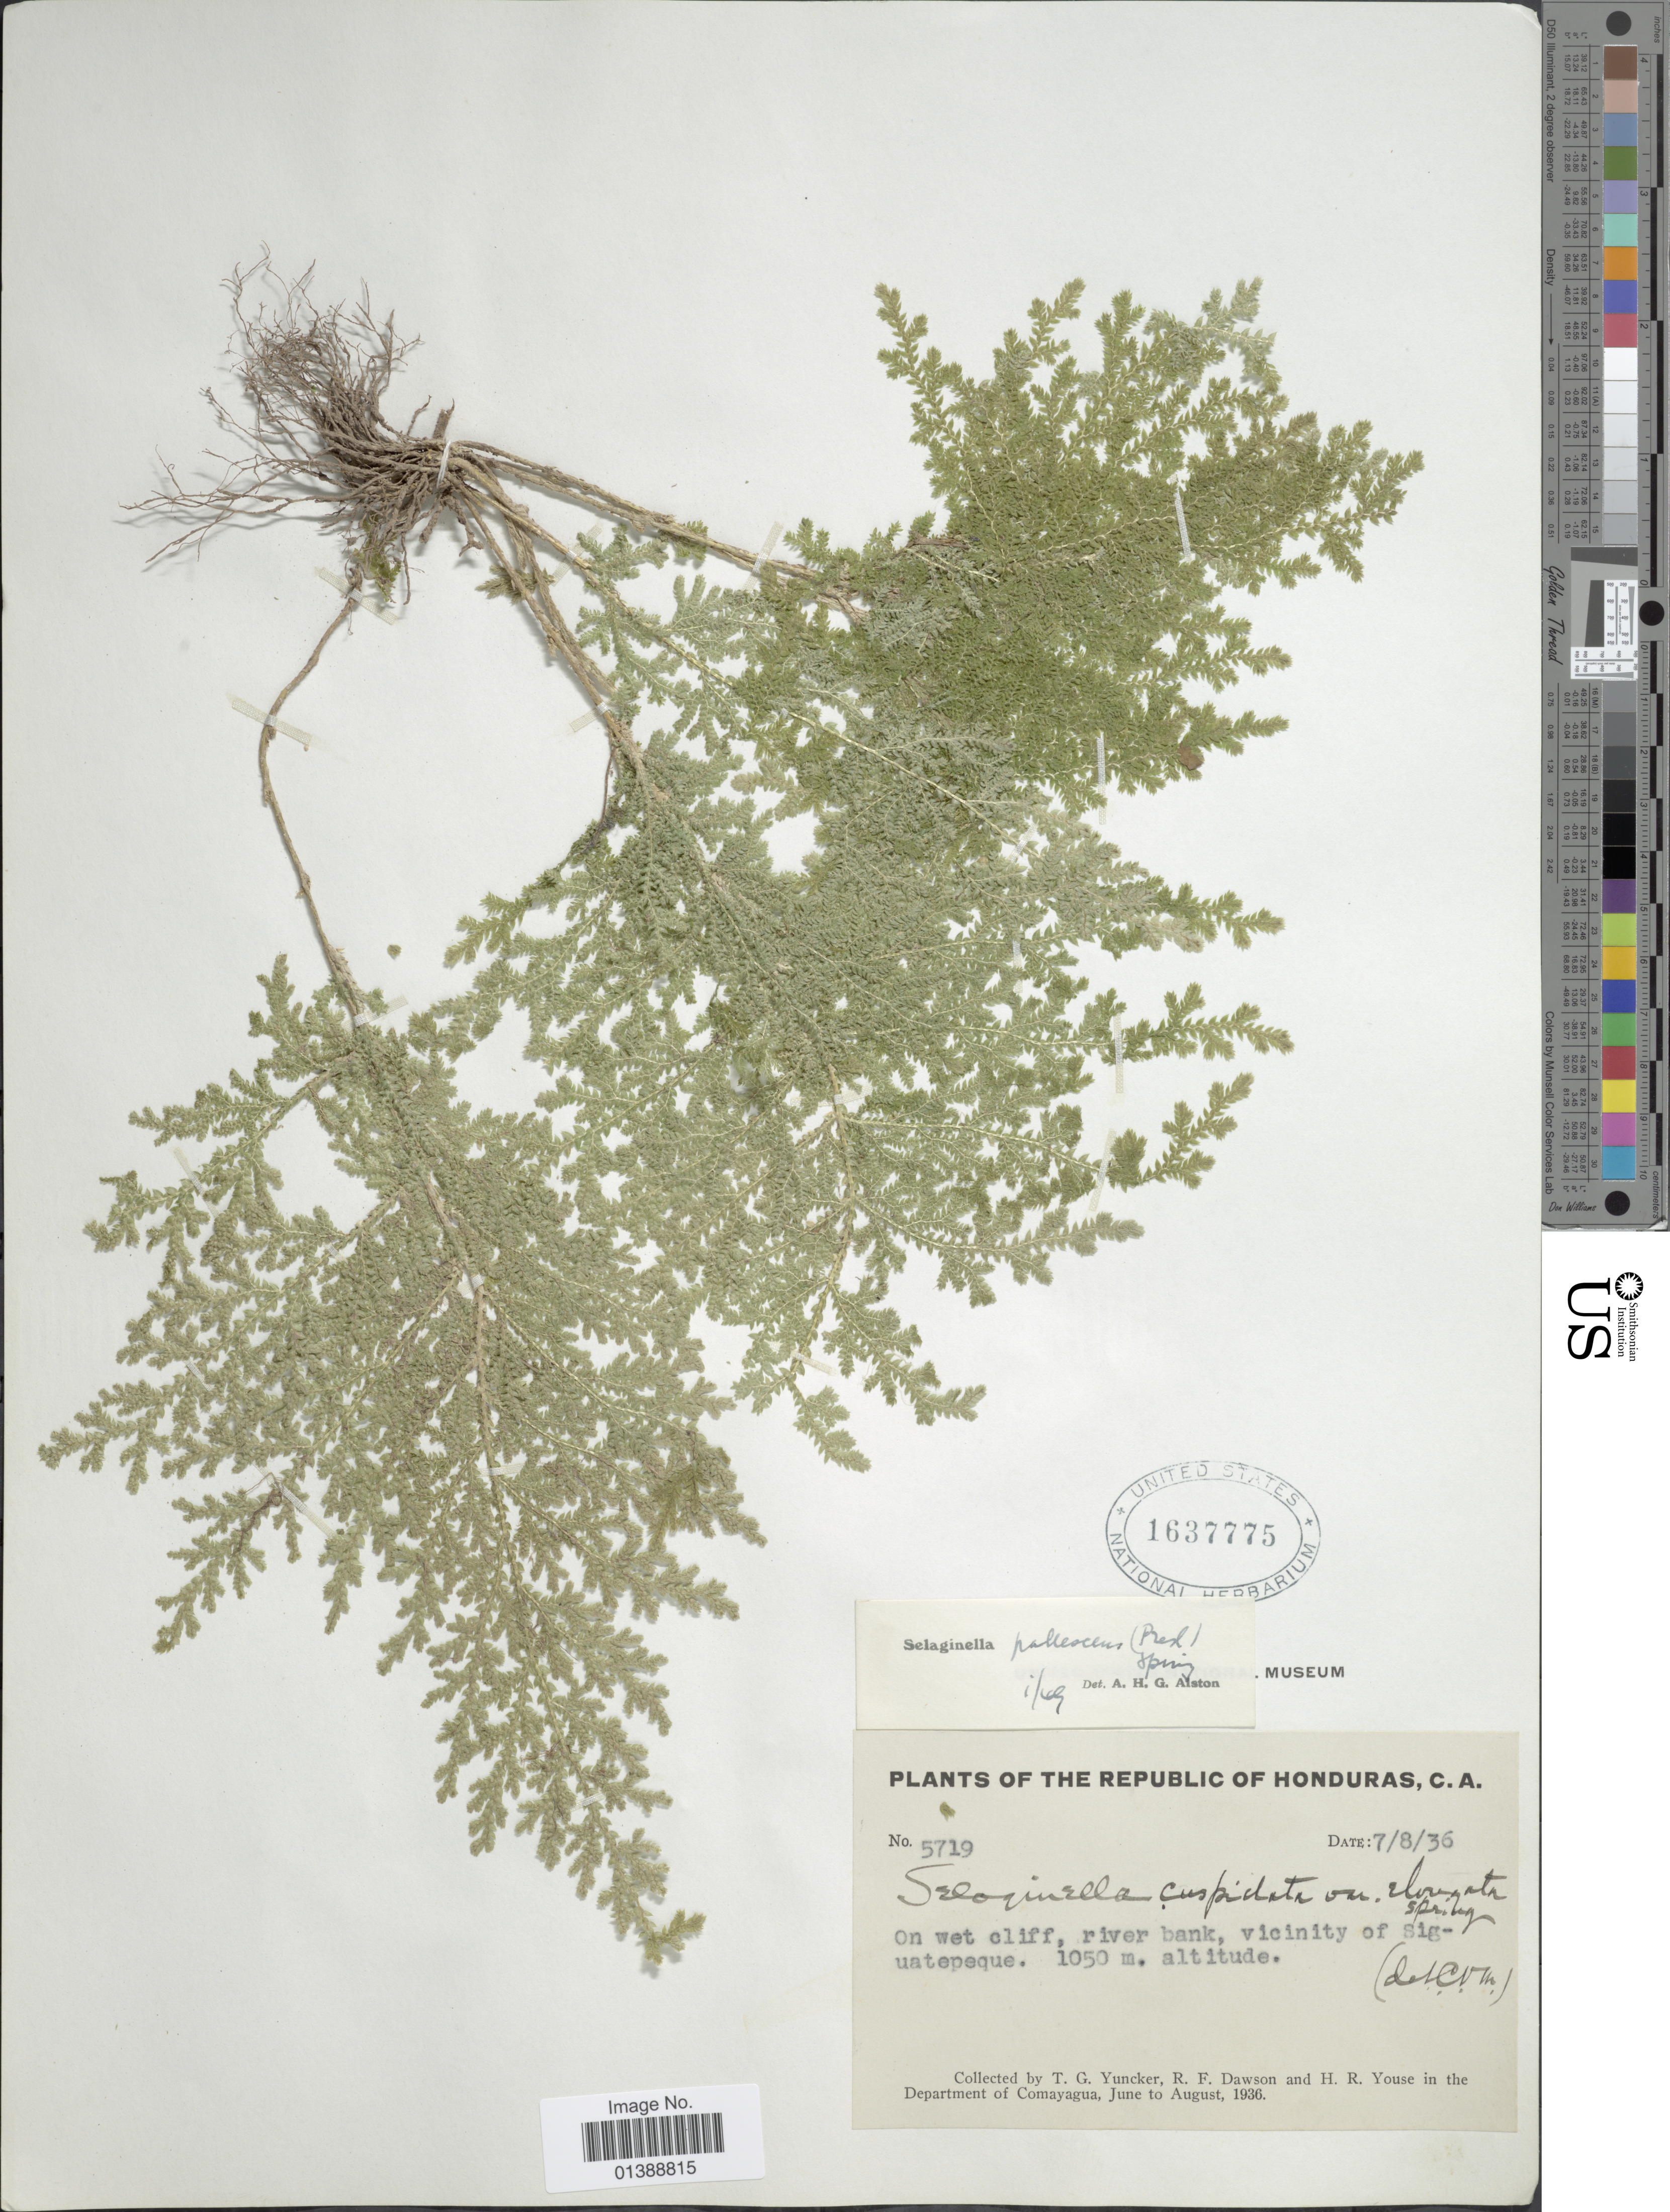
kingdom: Plantae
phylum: Tracheophyta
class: Lycopodiopsida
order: Selaginellales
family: Selaginellaceae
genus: Selaginella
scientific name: Selaginella pallescens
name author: (C. Presl) Spring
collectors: T. G. Yuncker, R. F. Dawson & H. Youse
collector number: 5719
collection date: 1936-08-07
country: Honduras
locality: The Republic of Honduras, On wet cliff, river bank, vicinity of Siguatepeque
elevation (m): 1050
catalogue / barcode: US 1637775